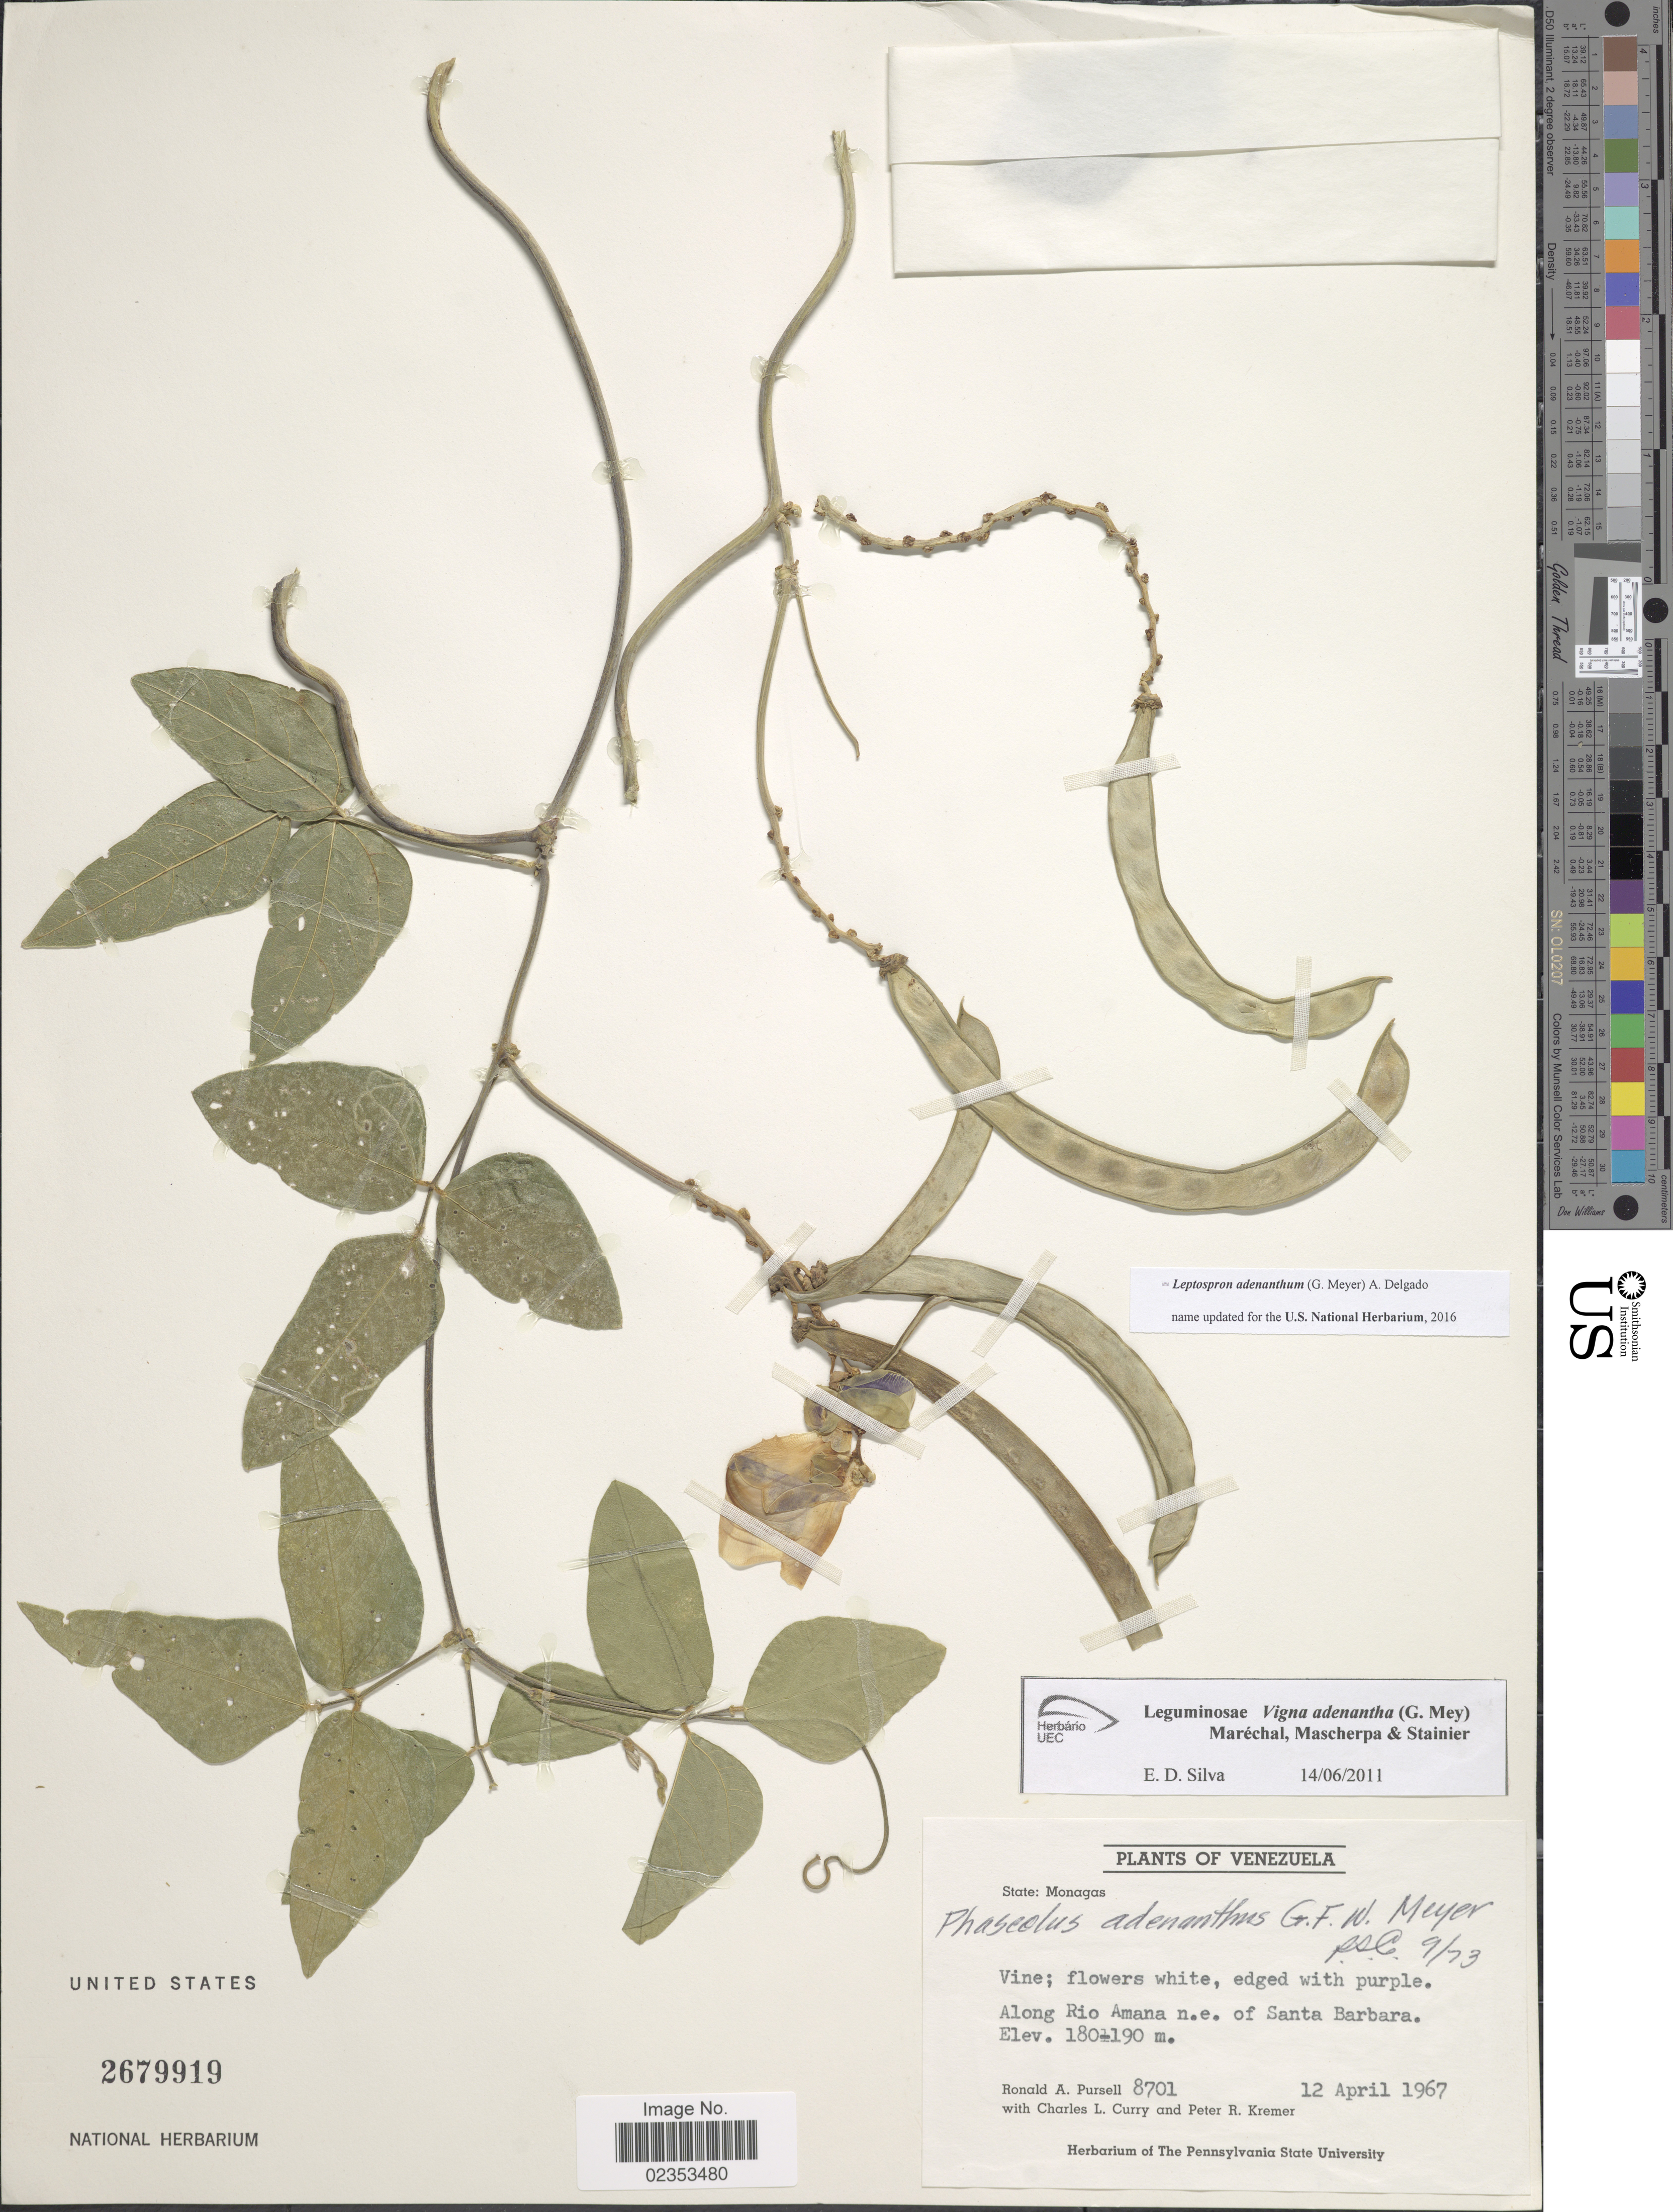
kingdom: Plantae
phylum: Tracheophyta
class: Magnoliopsida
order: Fabales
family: Fabaceae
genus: Leptospron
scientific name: Leptospron adenanthum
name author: (G. Mey.) A. Delgado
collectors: R. A. Pursell, C. L. Curry & P. Kremer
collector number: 8701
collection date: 1967-04-12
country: Venezuela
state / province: Monagas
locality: Along Rio Amana n.e. of Santa Barbara.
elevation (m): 180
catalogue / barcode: US 2679919